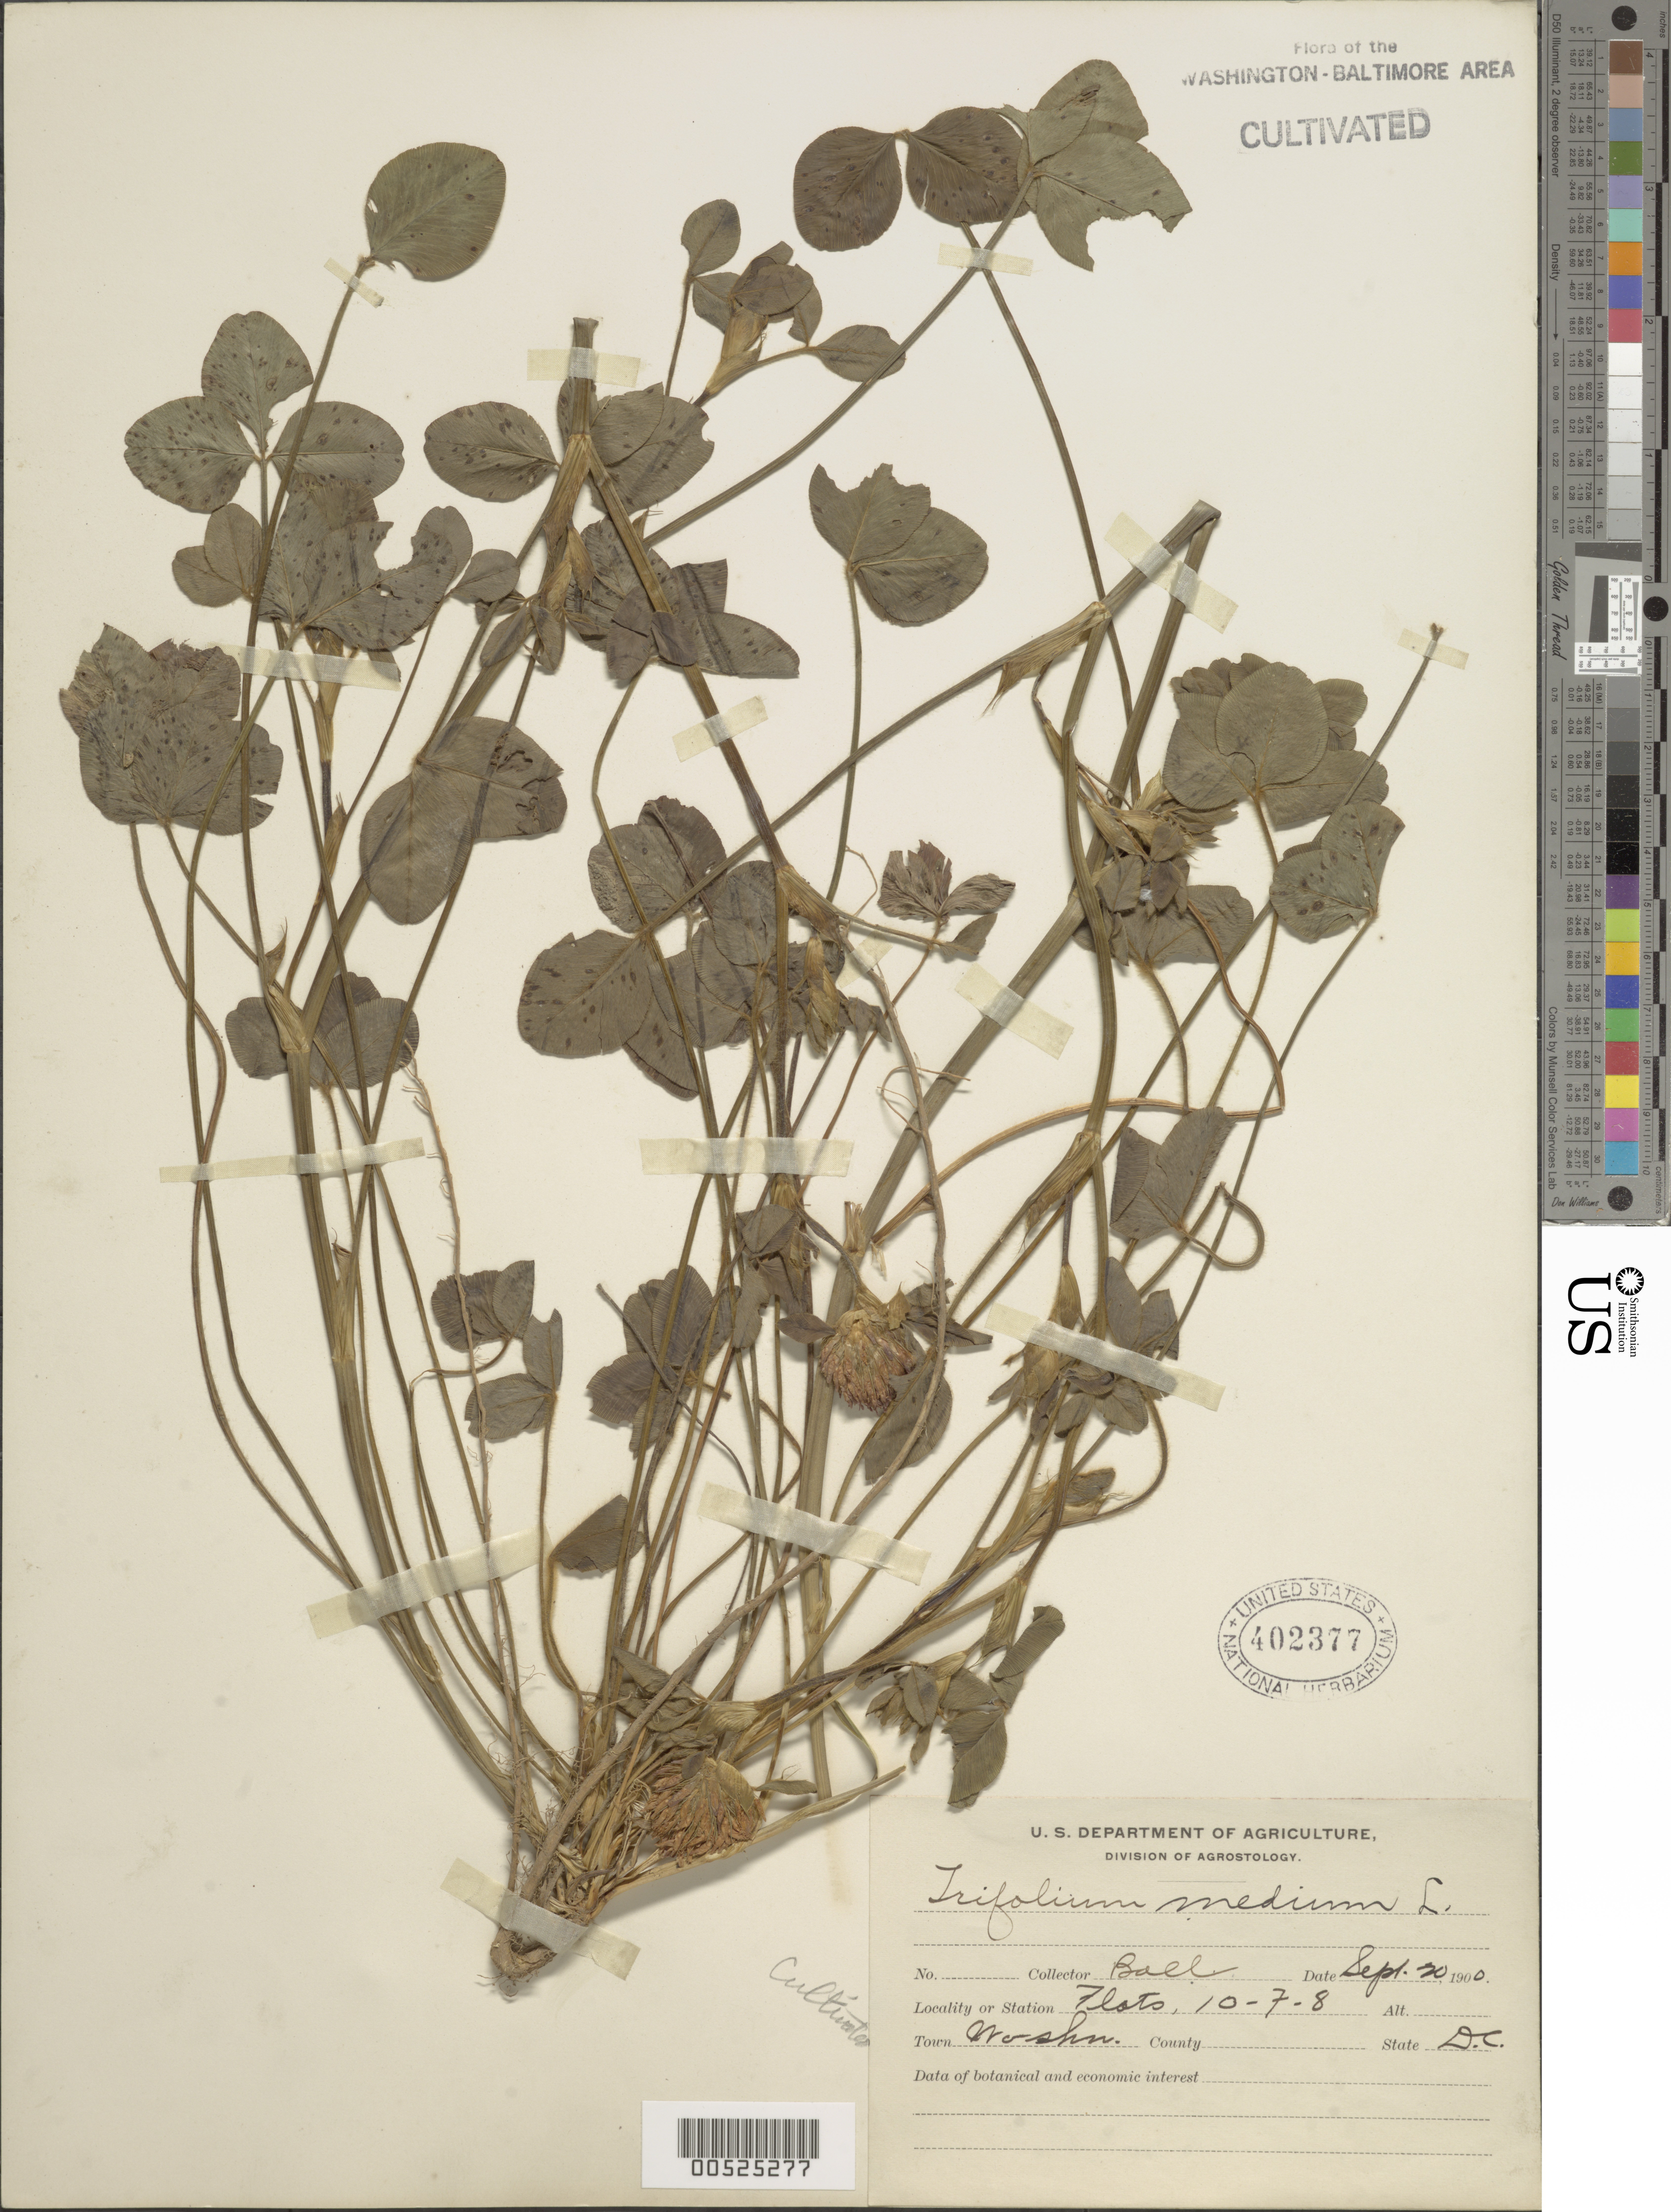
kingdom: Plantae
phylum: Tracheophyta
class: Magnoliopsida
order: Fabales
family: Fabaceae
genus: Trifolium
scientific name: Trifolium medium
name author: L.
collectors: C. R. Ball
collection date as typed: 20 Sep 1900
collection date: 1900-09-20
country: United States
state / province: District of Columbia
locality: Flats, 10-7-8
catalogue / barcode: US 402377